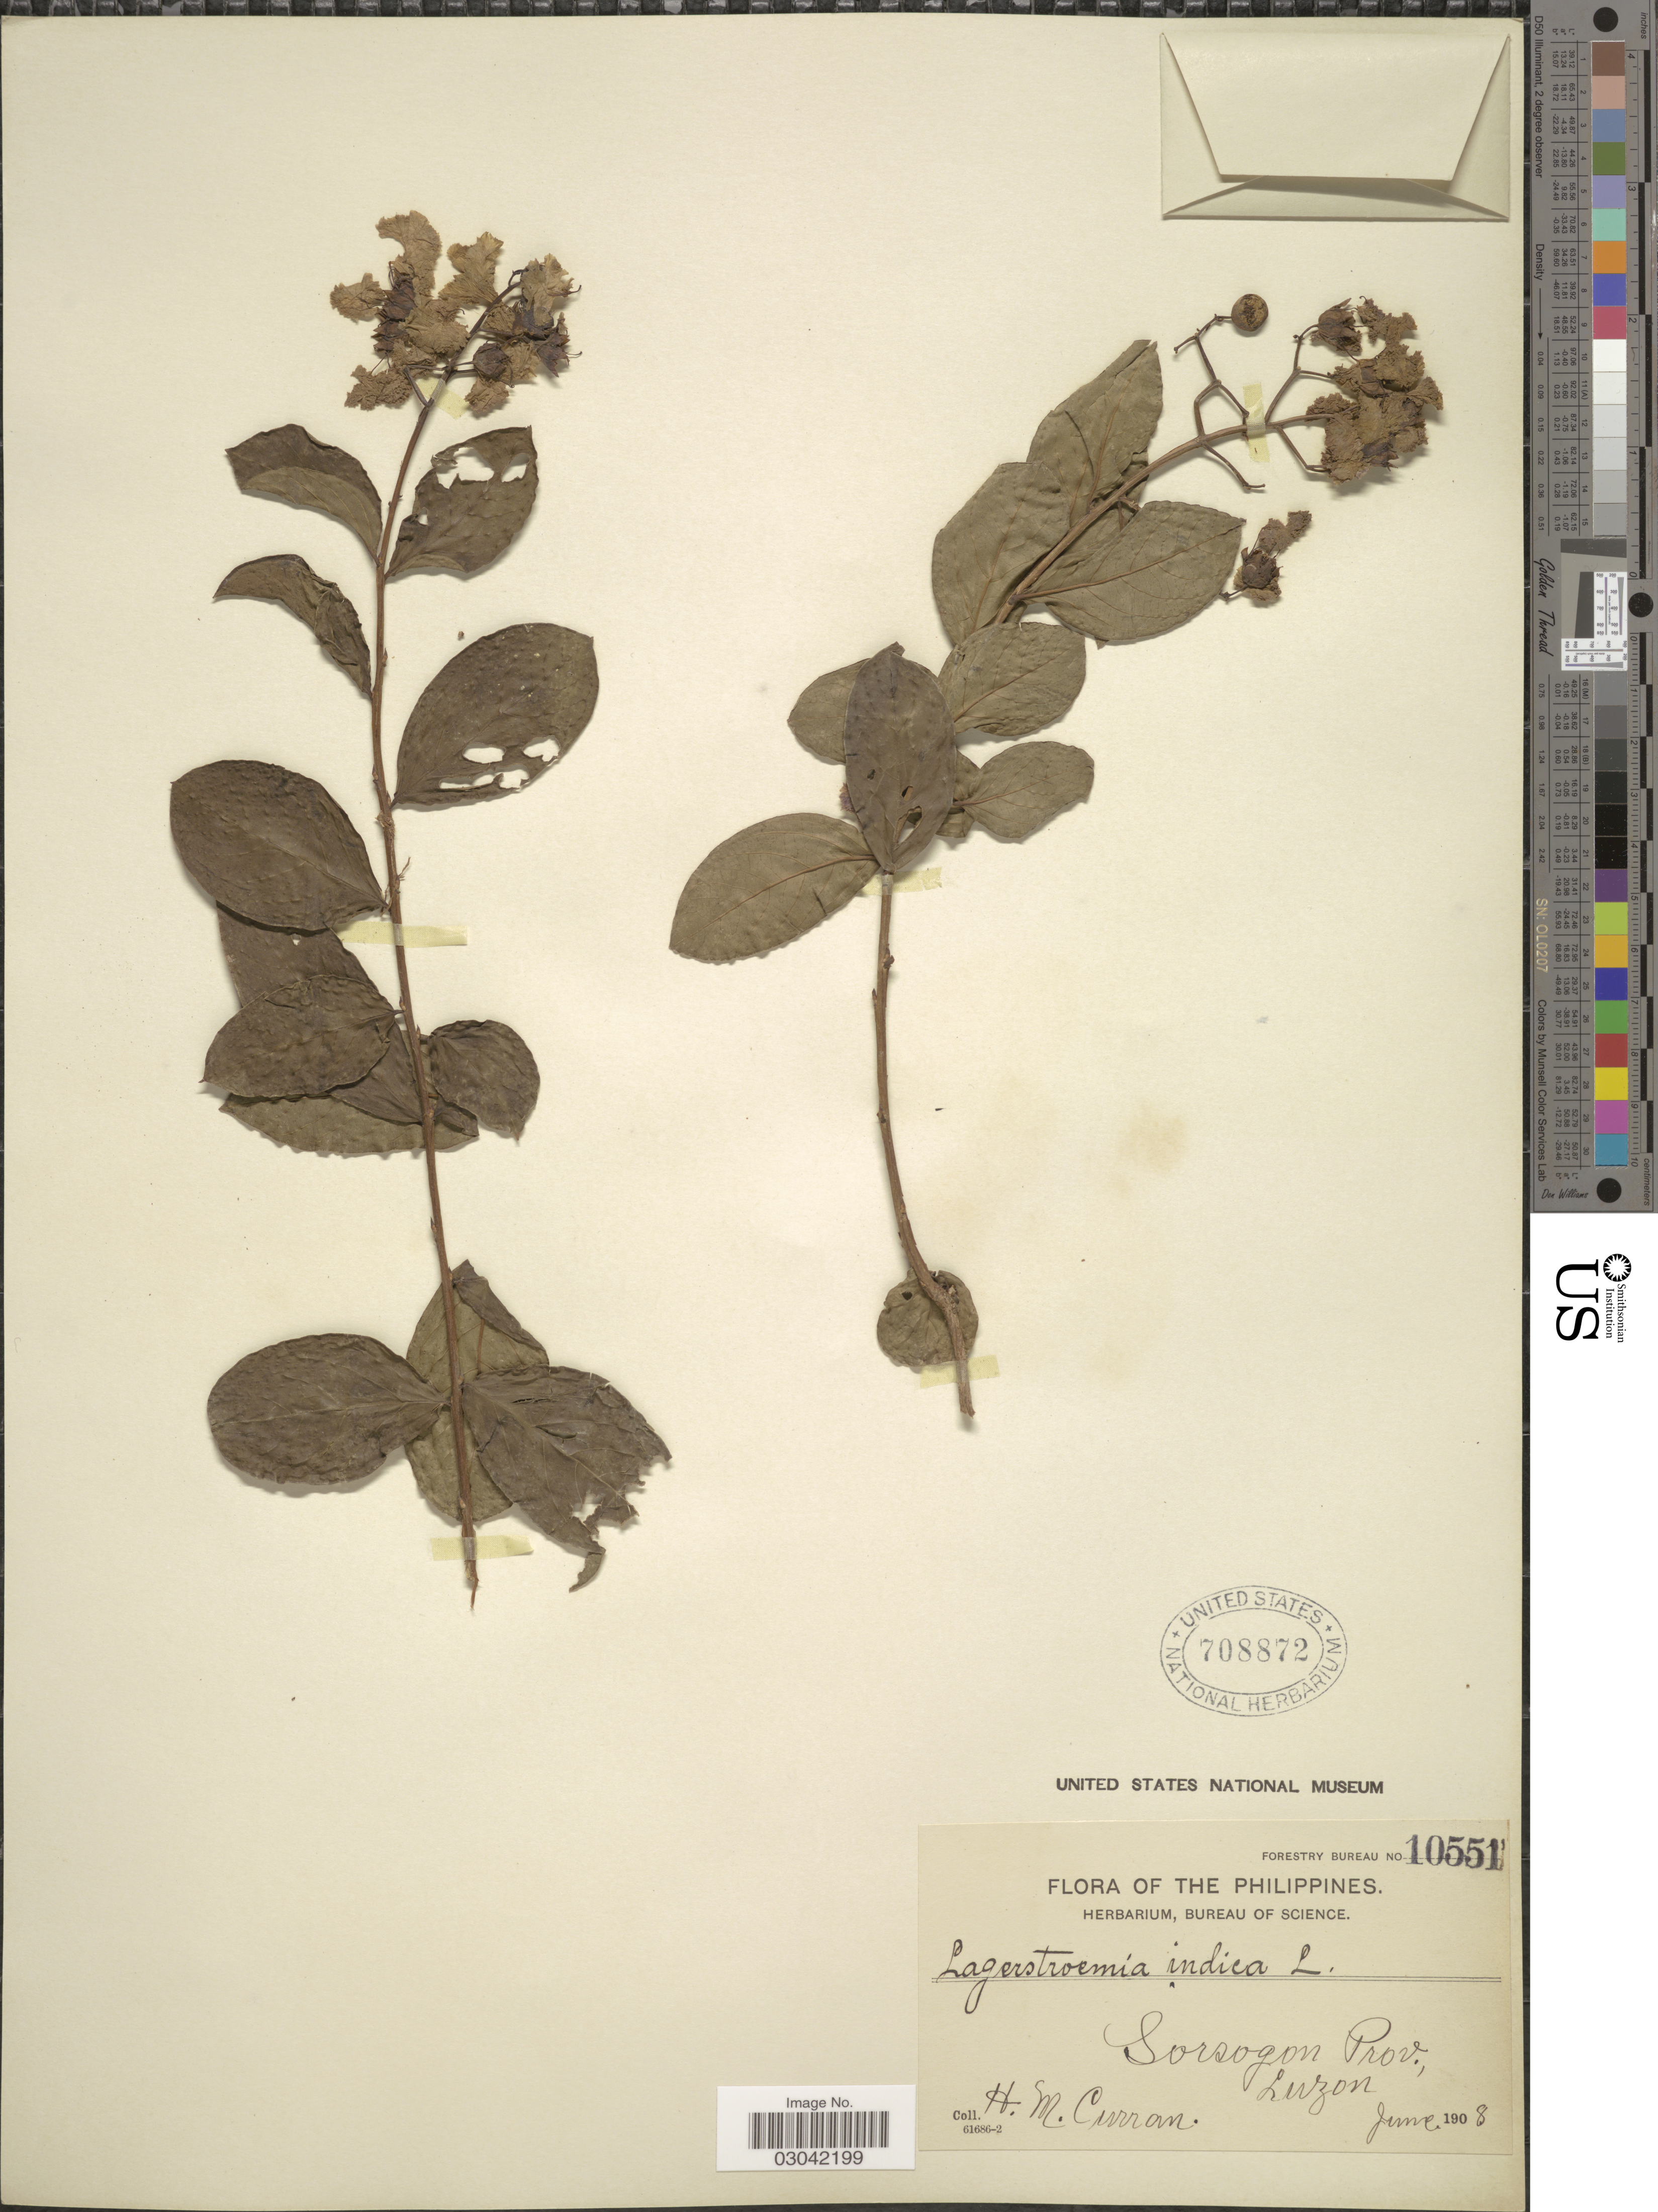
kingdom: Plantae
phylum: Tracheophyta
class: Magnoliopsida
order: Myrtales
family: Lythraceae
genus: Lagerstroemia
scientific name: Lagerstroemia indica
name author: L.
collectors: H. M. Curran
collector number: Forestry Bureau 10551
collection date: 1908-06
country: Philippines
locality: Sorsogon Prov., Luzon.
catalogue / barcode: US 708872